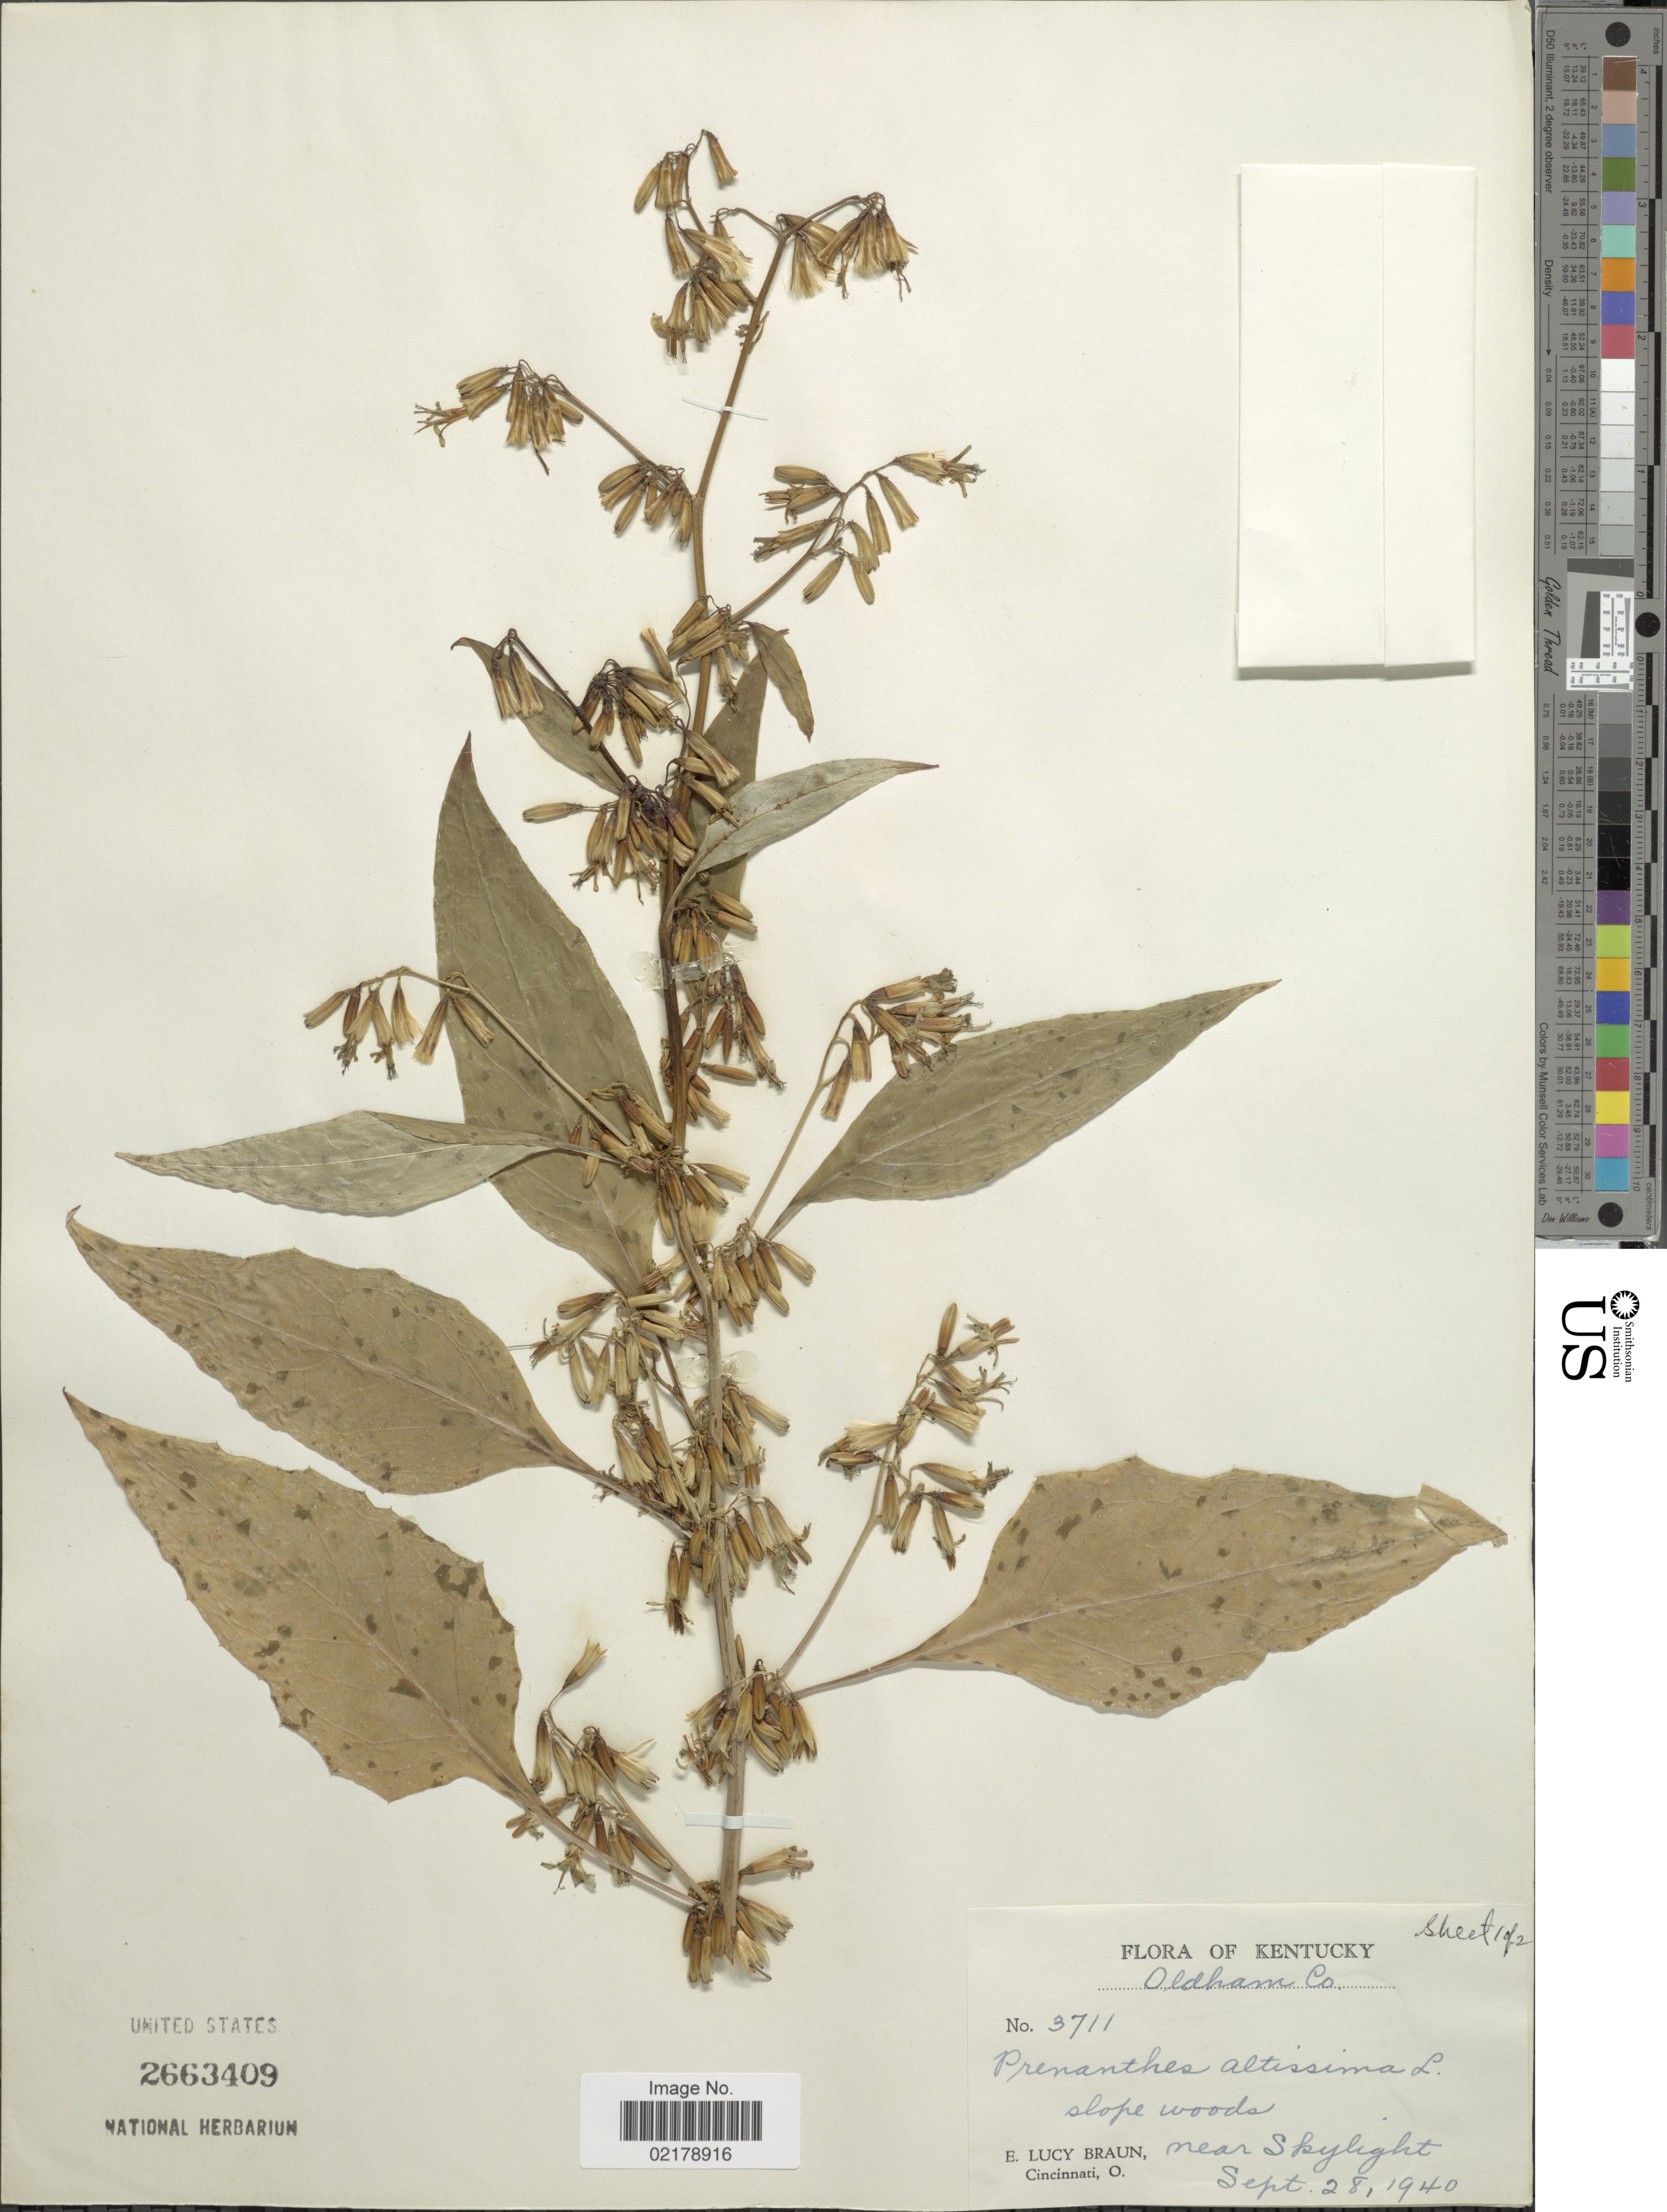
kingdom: Plantae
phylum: Tracheophyta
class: Magnoliopsida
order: Asterales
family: Asteraceae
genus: Nabalus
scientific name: Nabalus altissimus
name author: (L.) Hook.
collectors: E. Palmer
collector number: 288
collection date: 1877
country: United States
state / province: Arizona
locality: S. Utah & Ariz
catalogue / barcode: US 55368